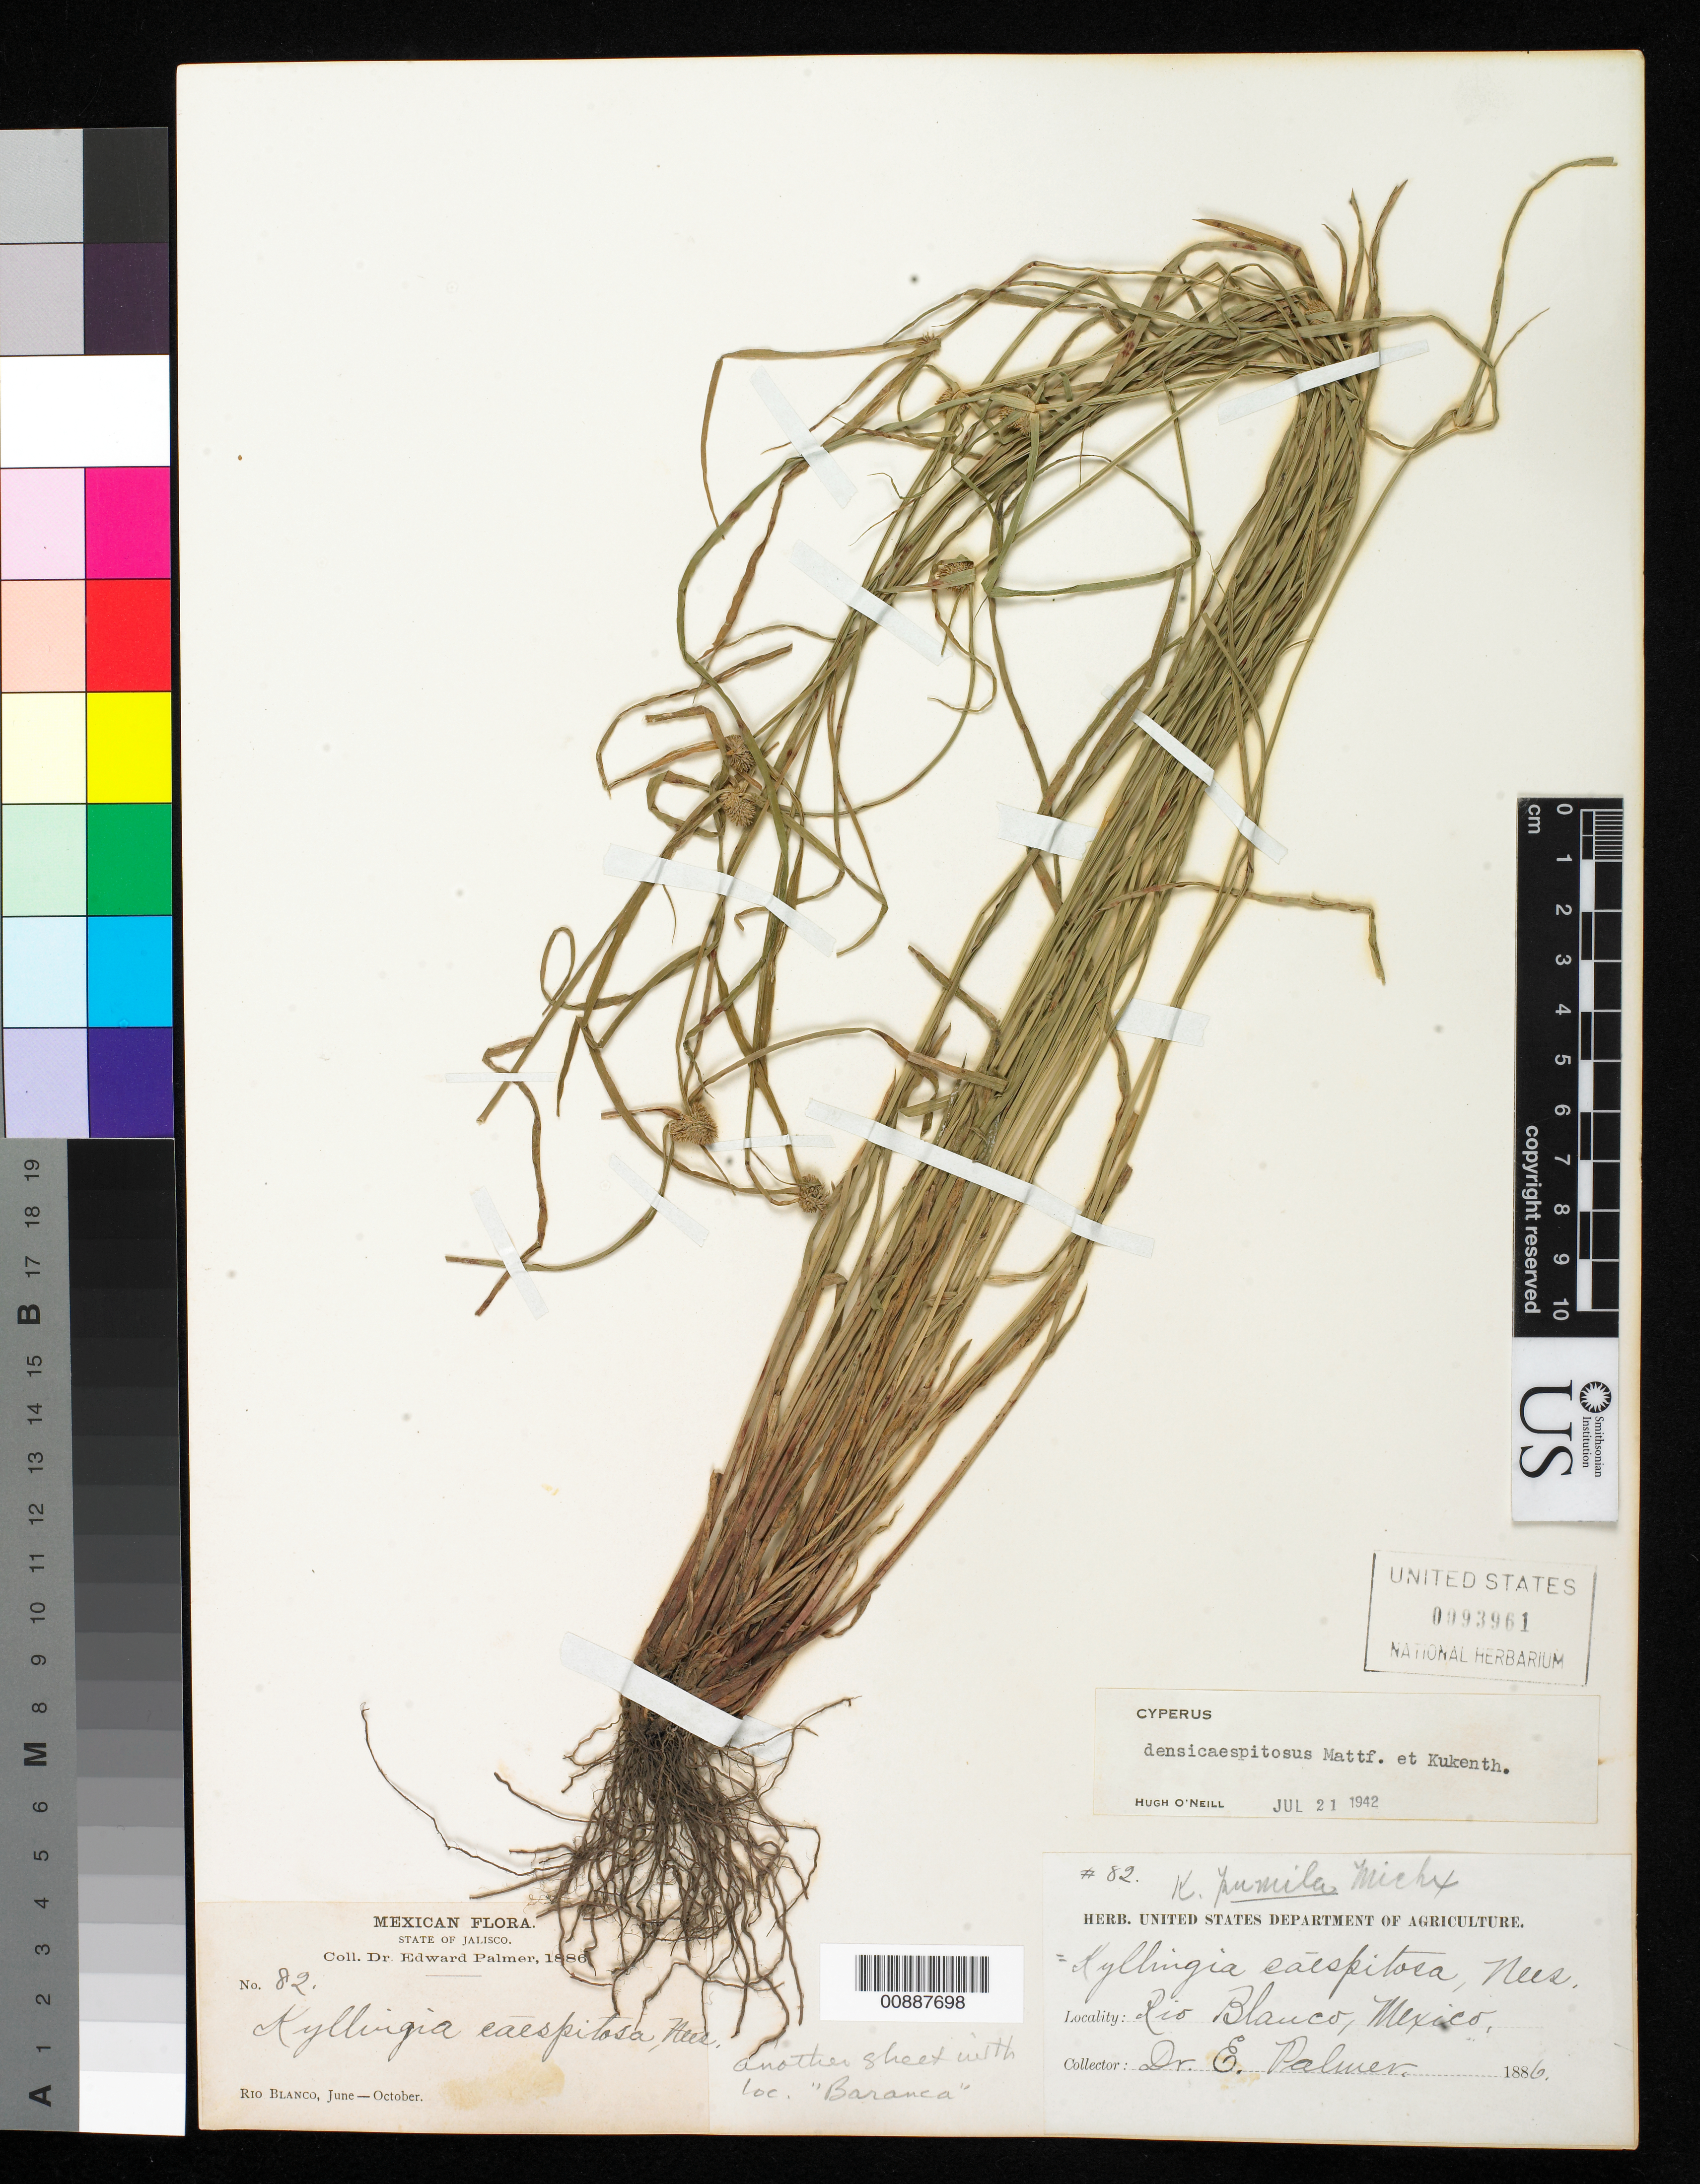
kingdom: Plantae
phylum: Tracheophyta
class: Liliopsida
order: Poales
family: Cyperaceae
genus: Cyperus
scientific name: Cyperus hortensis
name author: (Salzm. ex Steud.) Dorr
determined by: Strong, Mark T., (BOT), Smithsonian Institution - National Museum of Natural History (UNITED STATES)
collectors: E. Palmer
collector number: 82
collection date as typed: Jun 1886 to -- Oct 1886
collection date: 1886-06/1886-10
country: Mexico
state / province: Jalisco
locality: Rio Blanco, Jalisco.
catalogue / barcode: US 93961